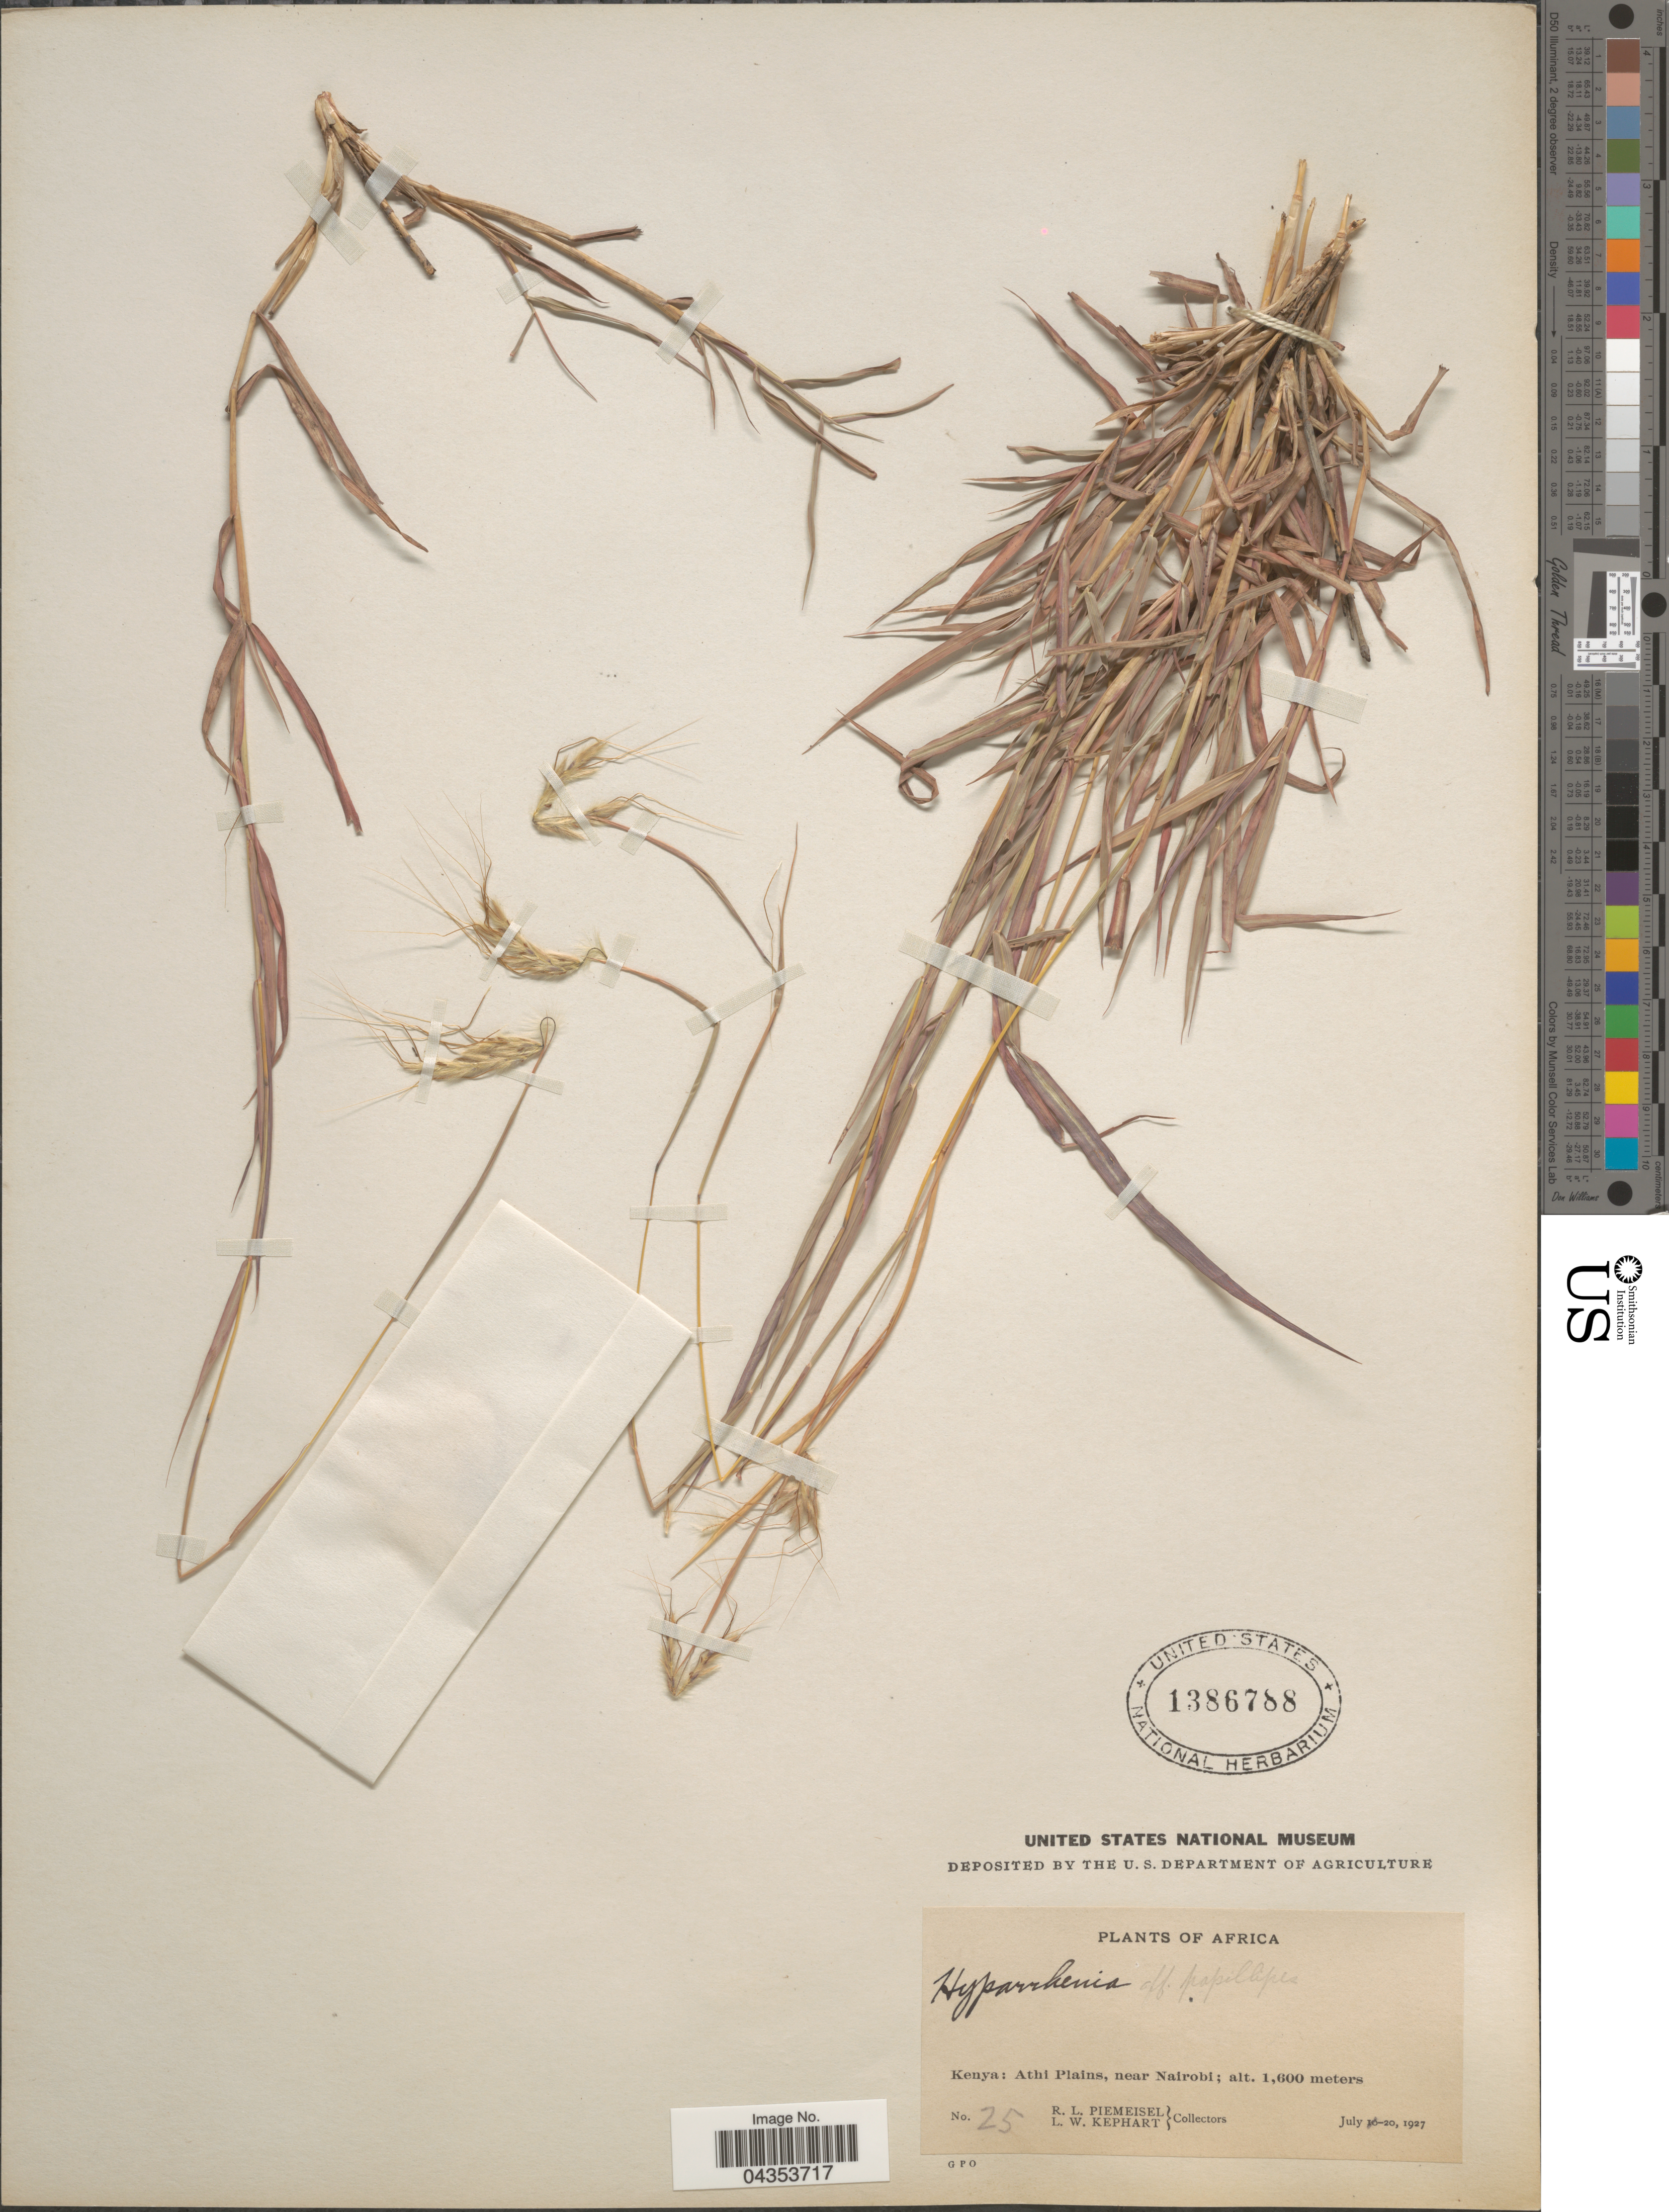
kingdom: Plantae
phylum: Tracheophyta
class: Liliopsida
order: Poales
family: Poaceae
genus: Hyparrhenia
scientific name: Hyparrhenia papillipes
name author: (Hochst. ex A. Rich.) Andersson ex Stapf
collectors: R. L. Piemeisel & L. W. Kephart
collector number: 25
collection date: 1927-07-20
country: Kenya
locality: Athi Plains, near Nairobi.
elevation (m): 1600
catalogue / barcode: US 1386788